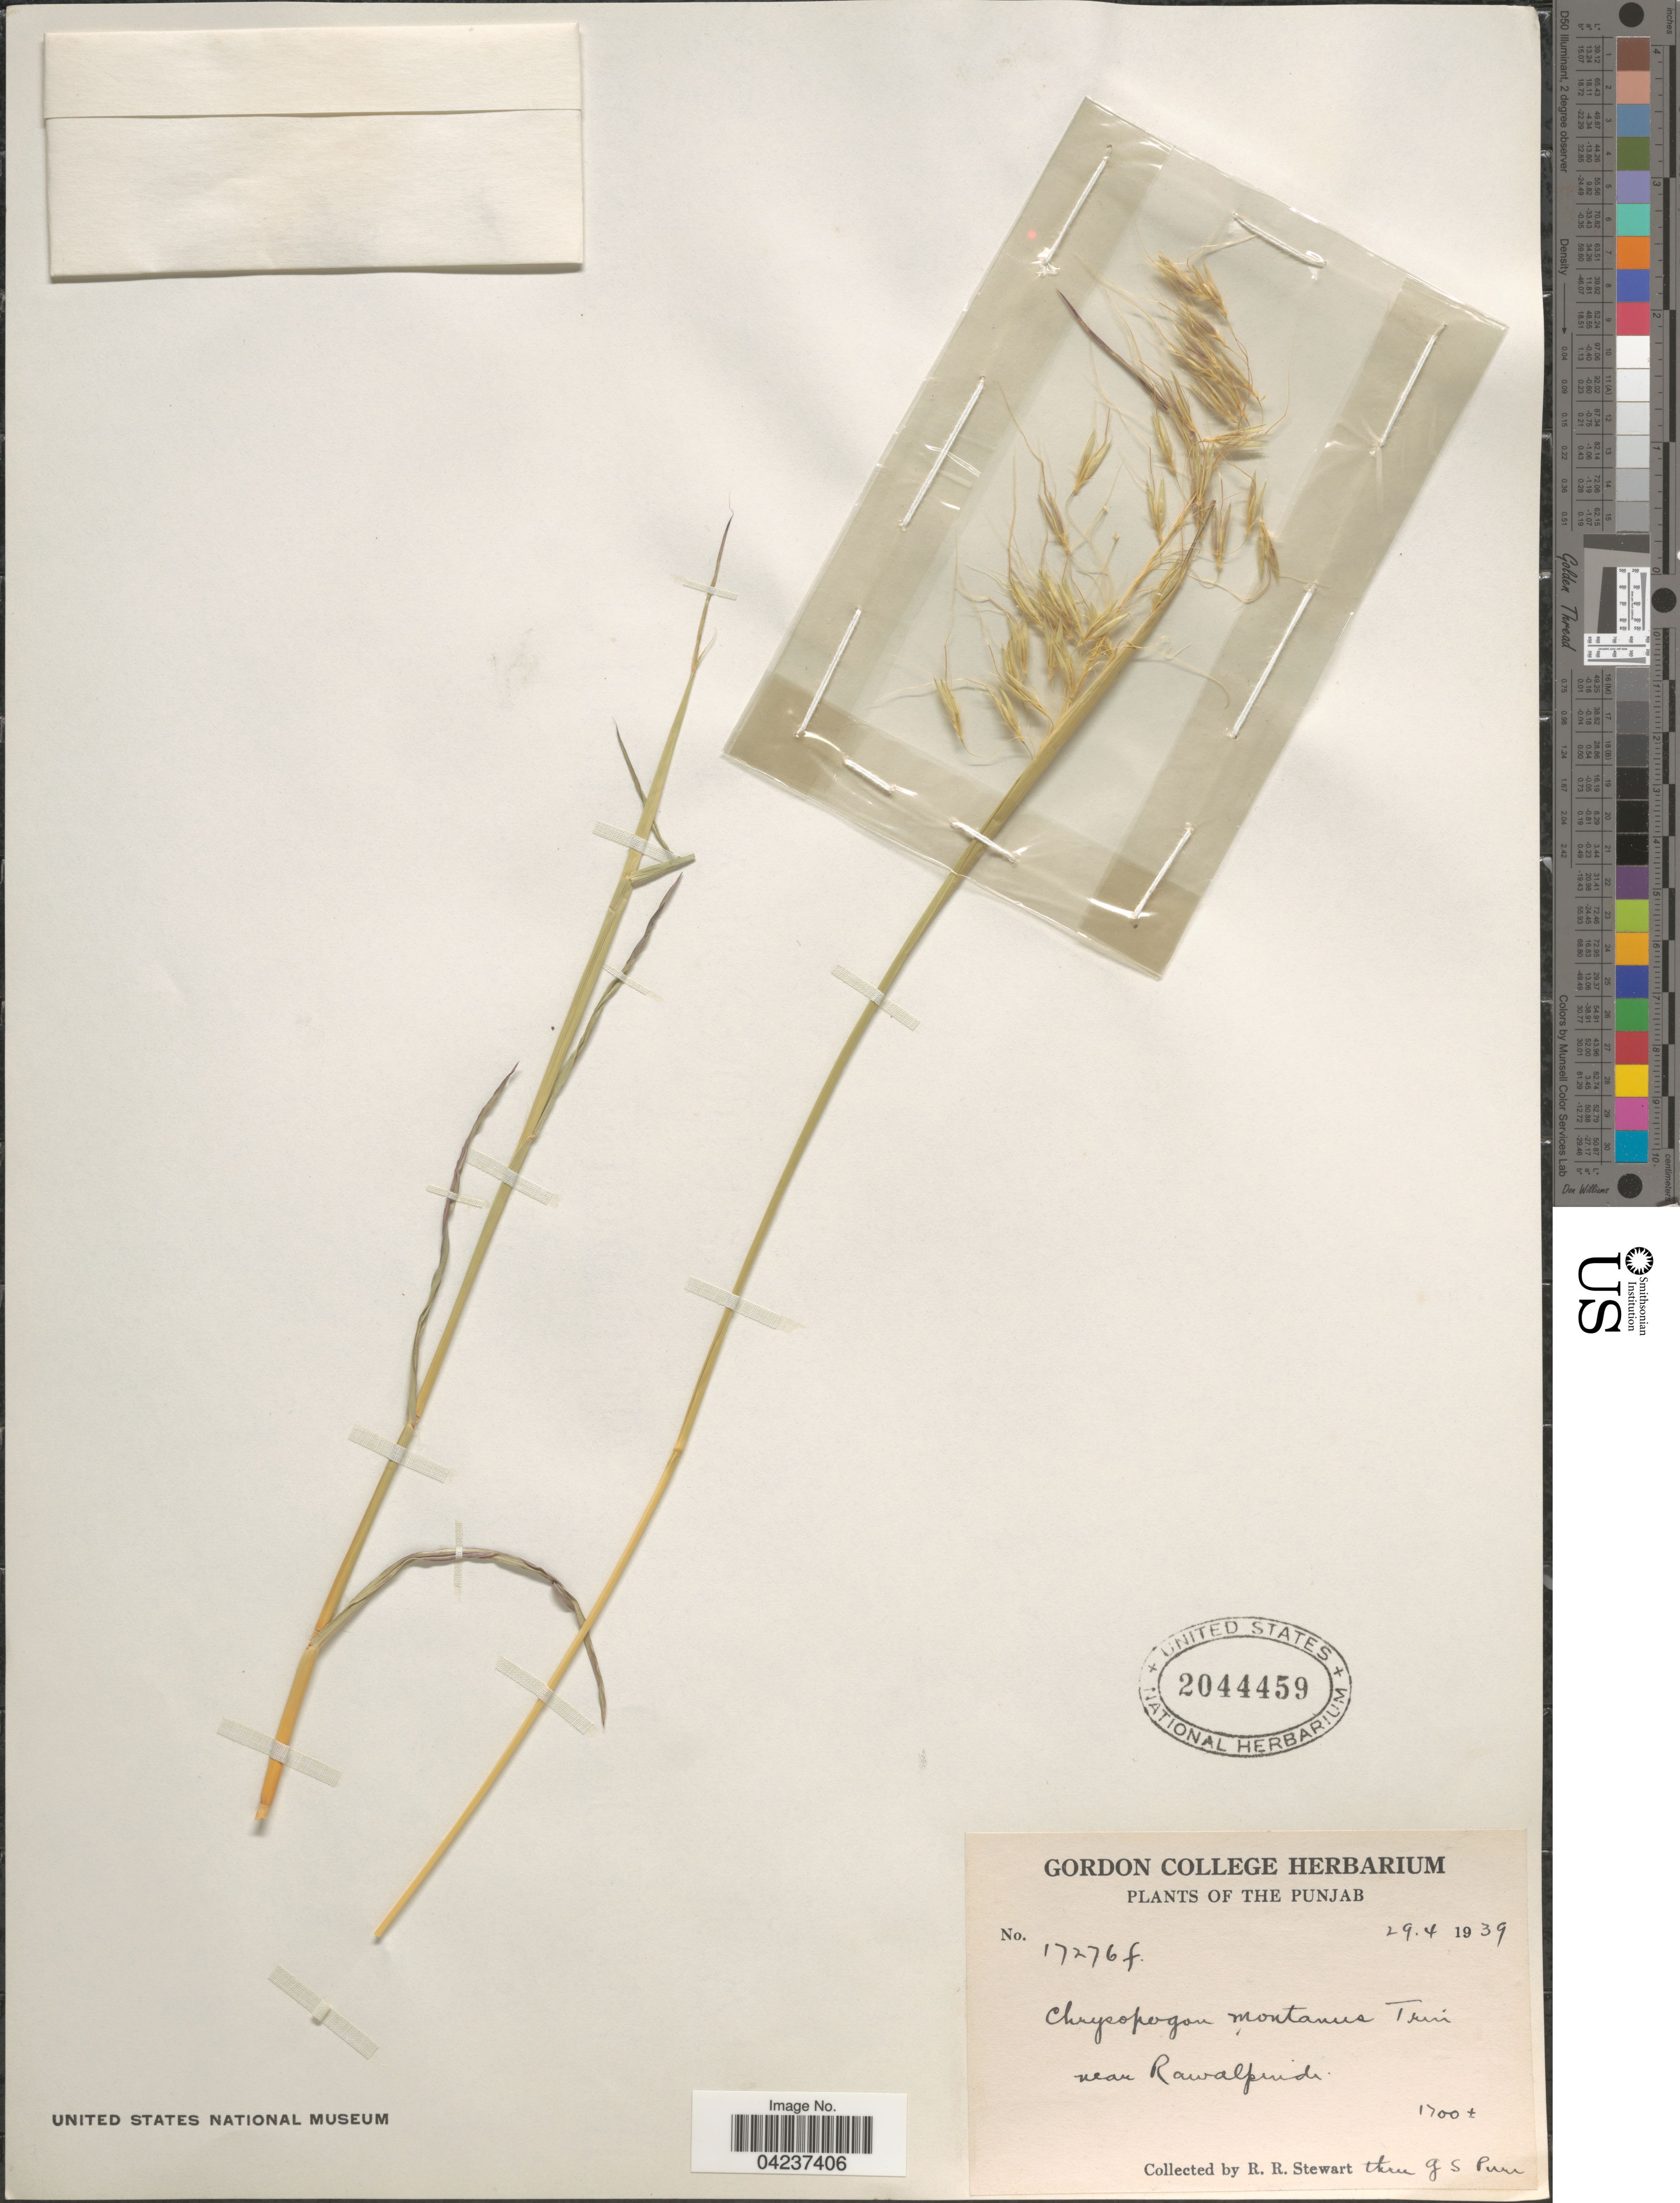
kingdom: Plantae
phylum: Tracheophyta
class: Liliopsida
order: Poales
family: Poaceae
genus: Chrysopogon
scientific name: Chrysopogon serrulatus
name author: Trin.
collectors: R. Stewart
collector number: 17276f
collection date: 1939-04-29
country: Pakistan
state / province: Punjab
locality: The Punjab. Near Rawalpindi.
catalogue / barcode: US 2044459